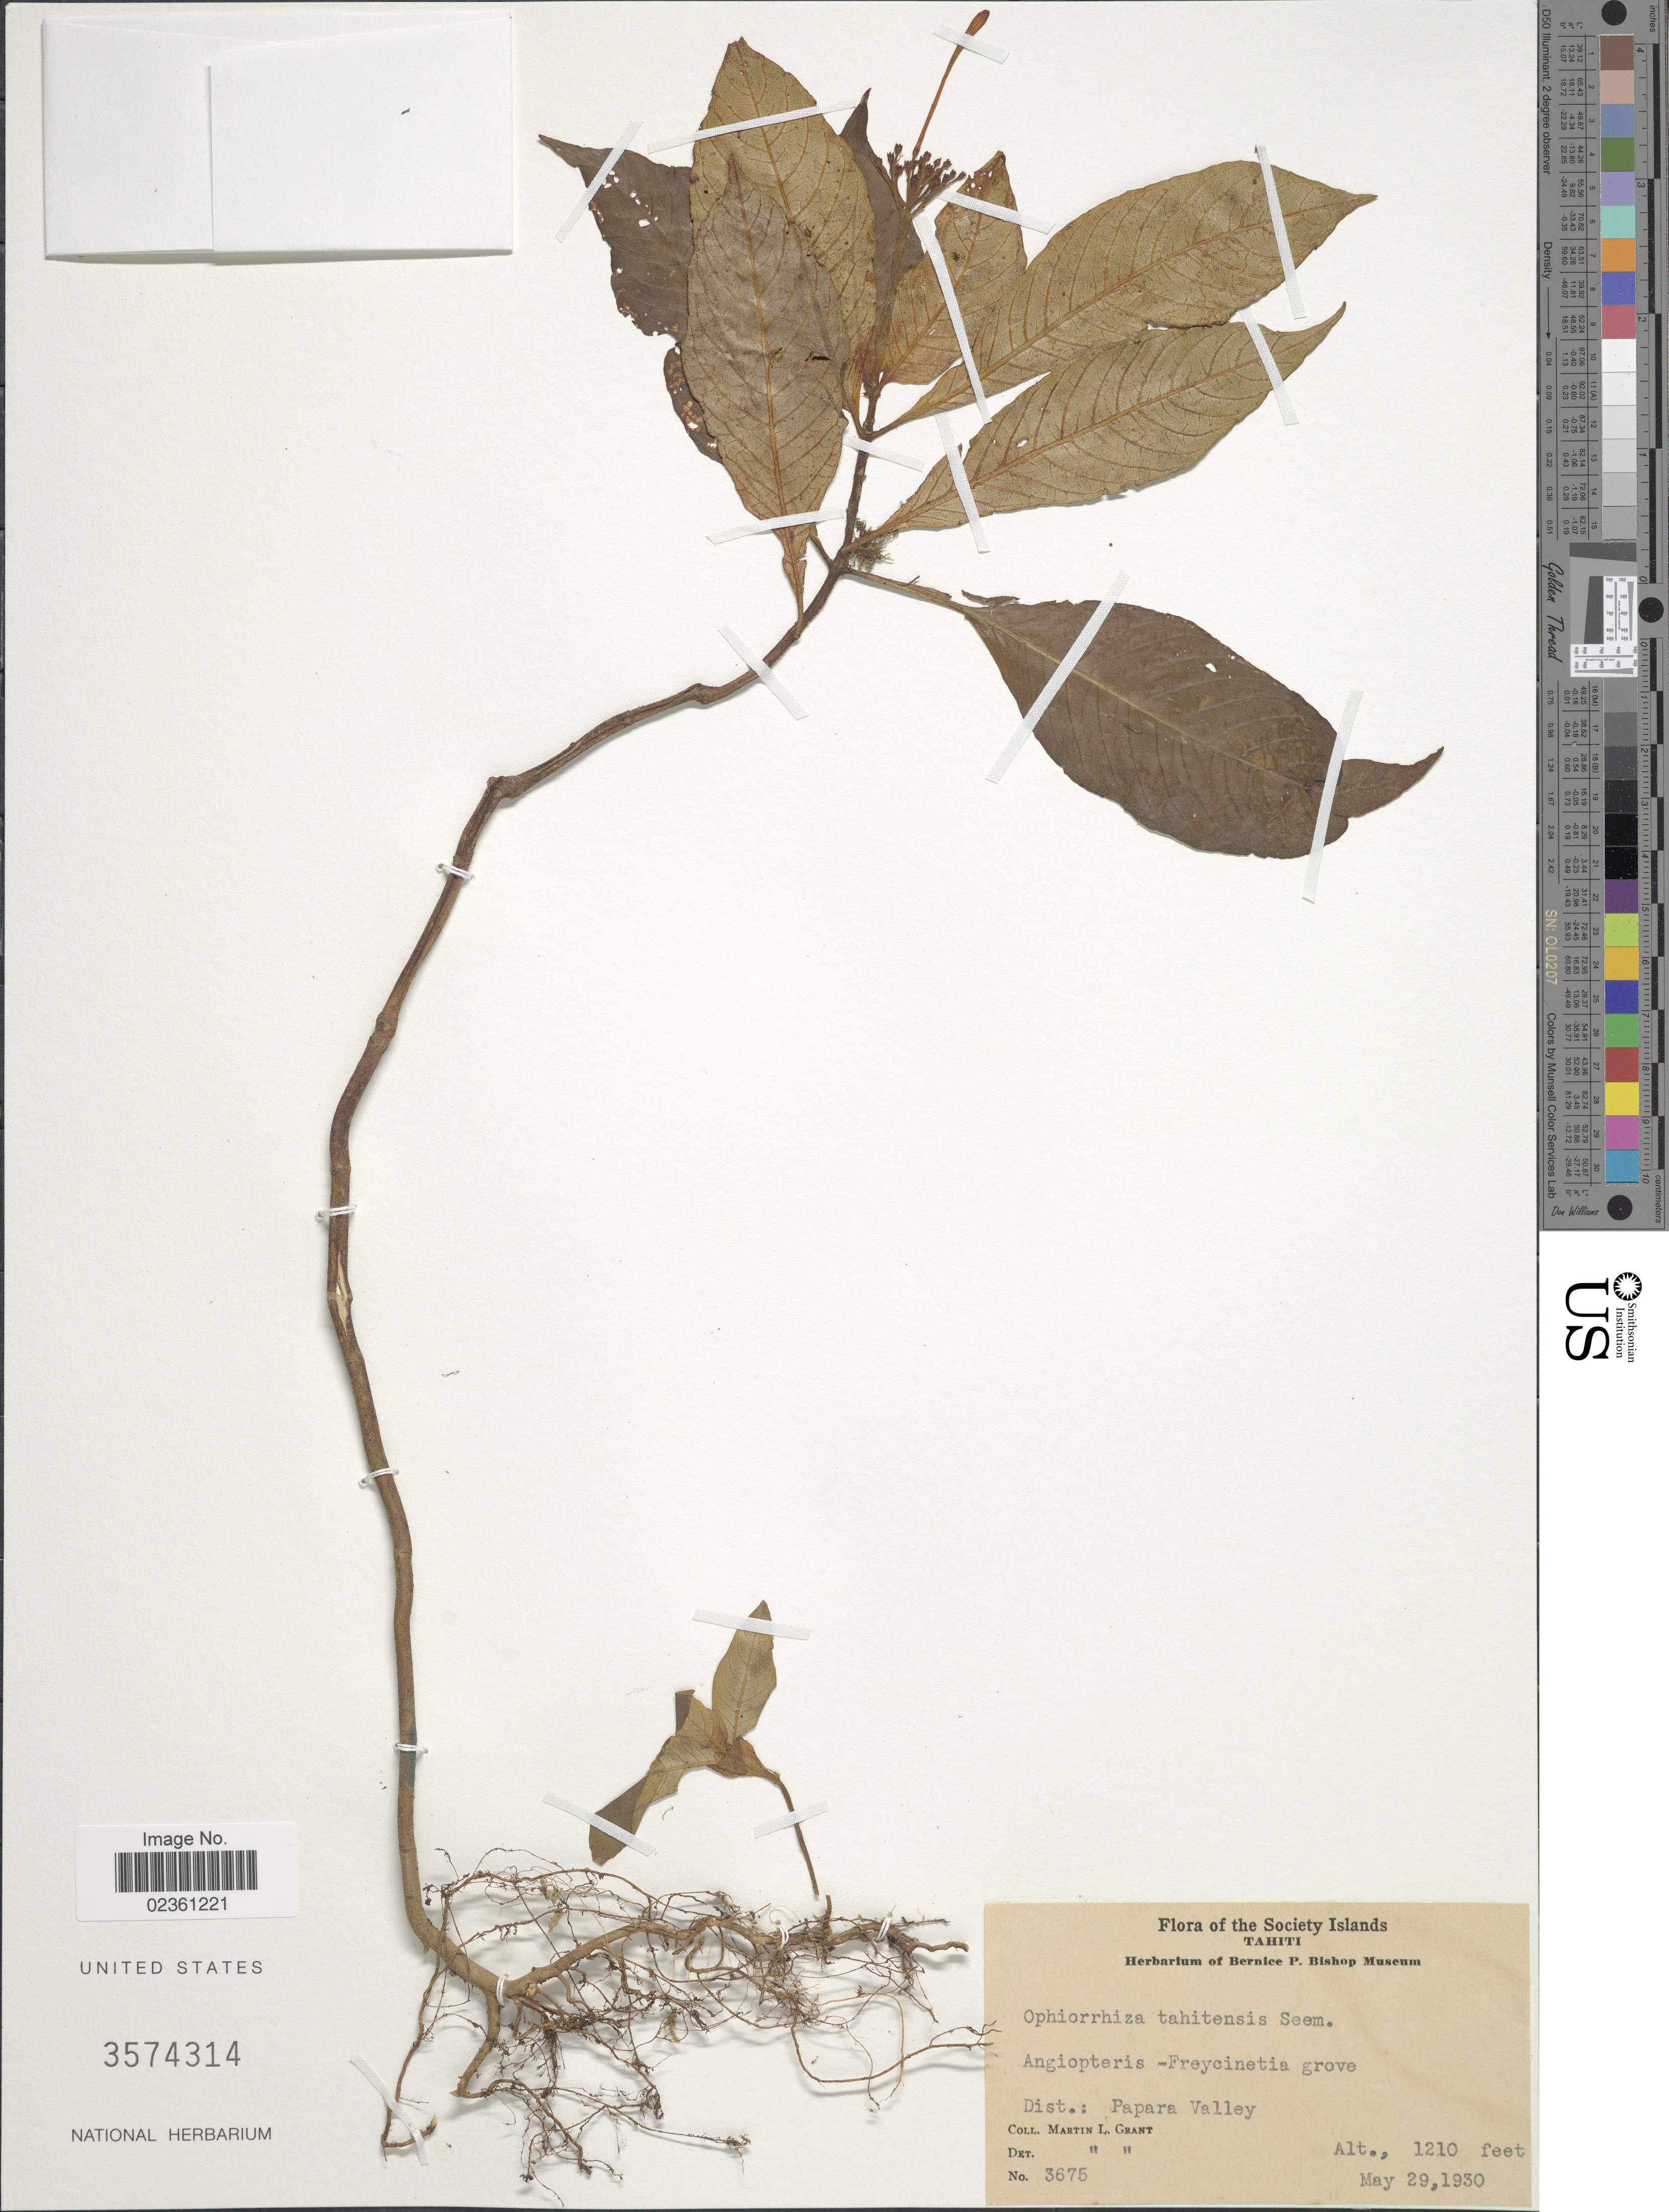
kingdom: Plantae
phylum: Tracheophyta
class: Magnoliopsida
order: Gentianales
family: Rubiaceae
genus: Ophiorrhiza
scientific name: Ophiorrhiza tahitensis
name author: Seem.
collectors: M. L. Grant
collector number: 3675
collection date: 1930-05-29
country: French Polynesia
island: Tahiti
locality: The Society Islands, Tahiti, Angiopteris -Freycinetia grove, Dist.: Papara Valley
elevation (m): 369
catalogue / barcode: US 3574314